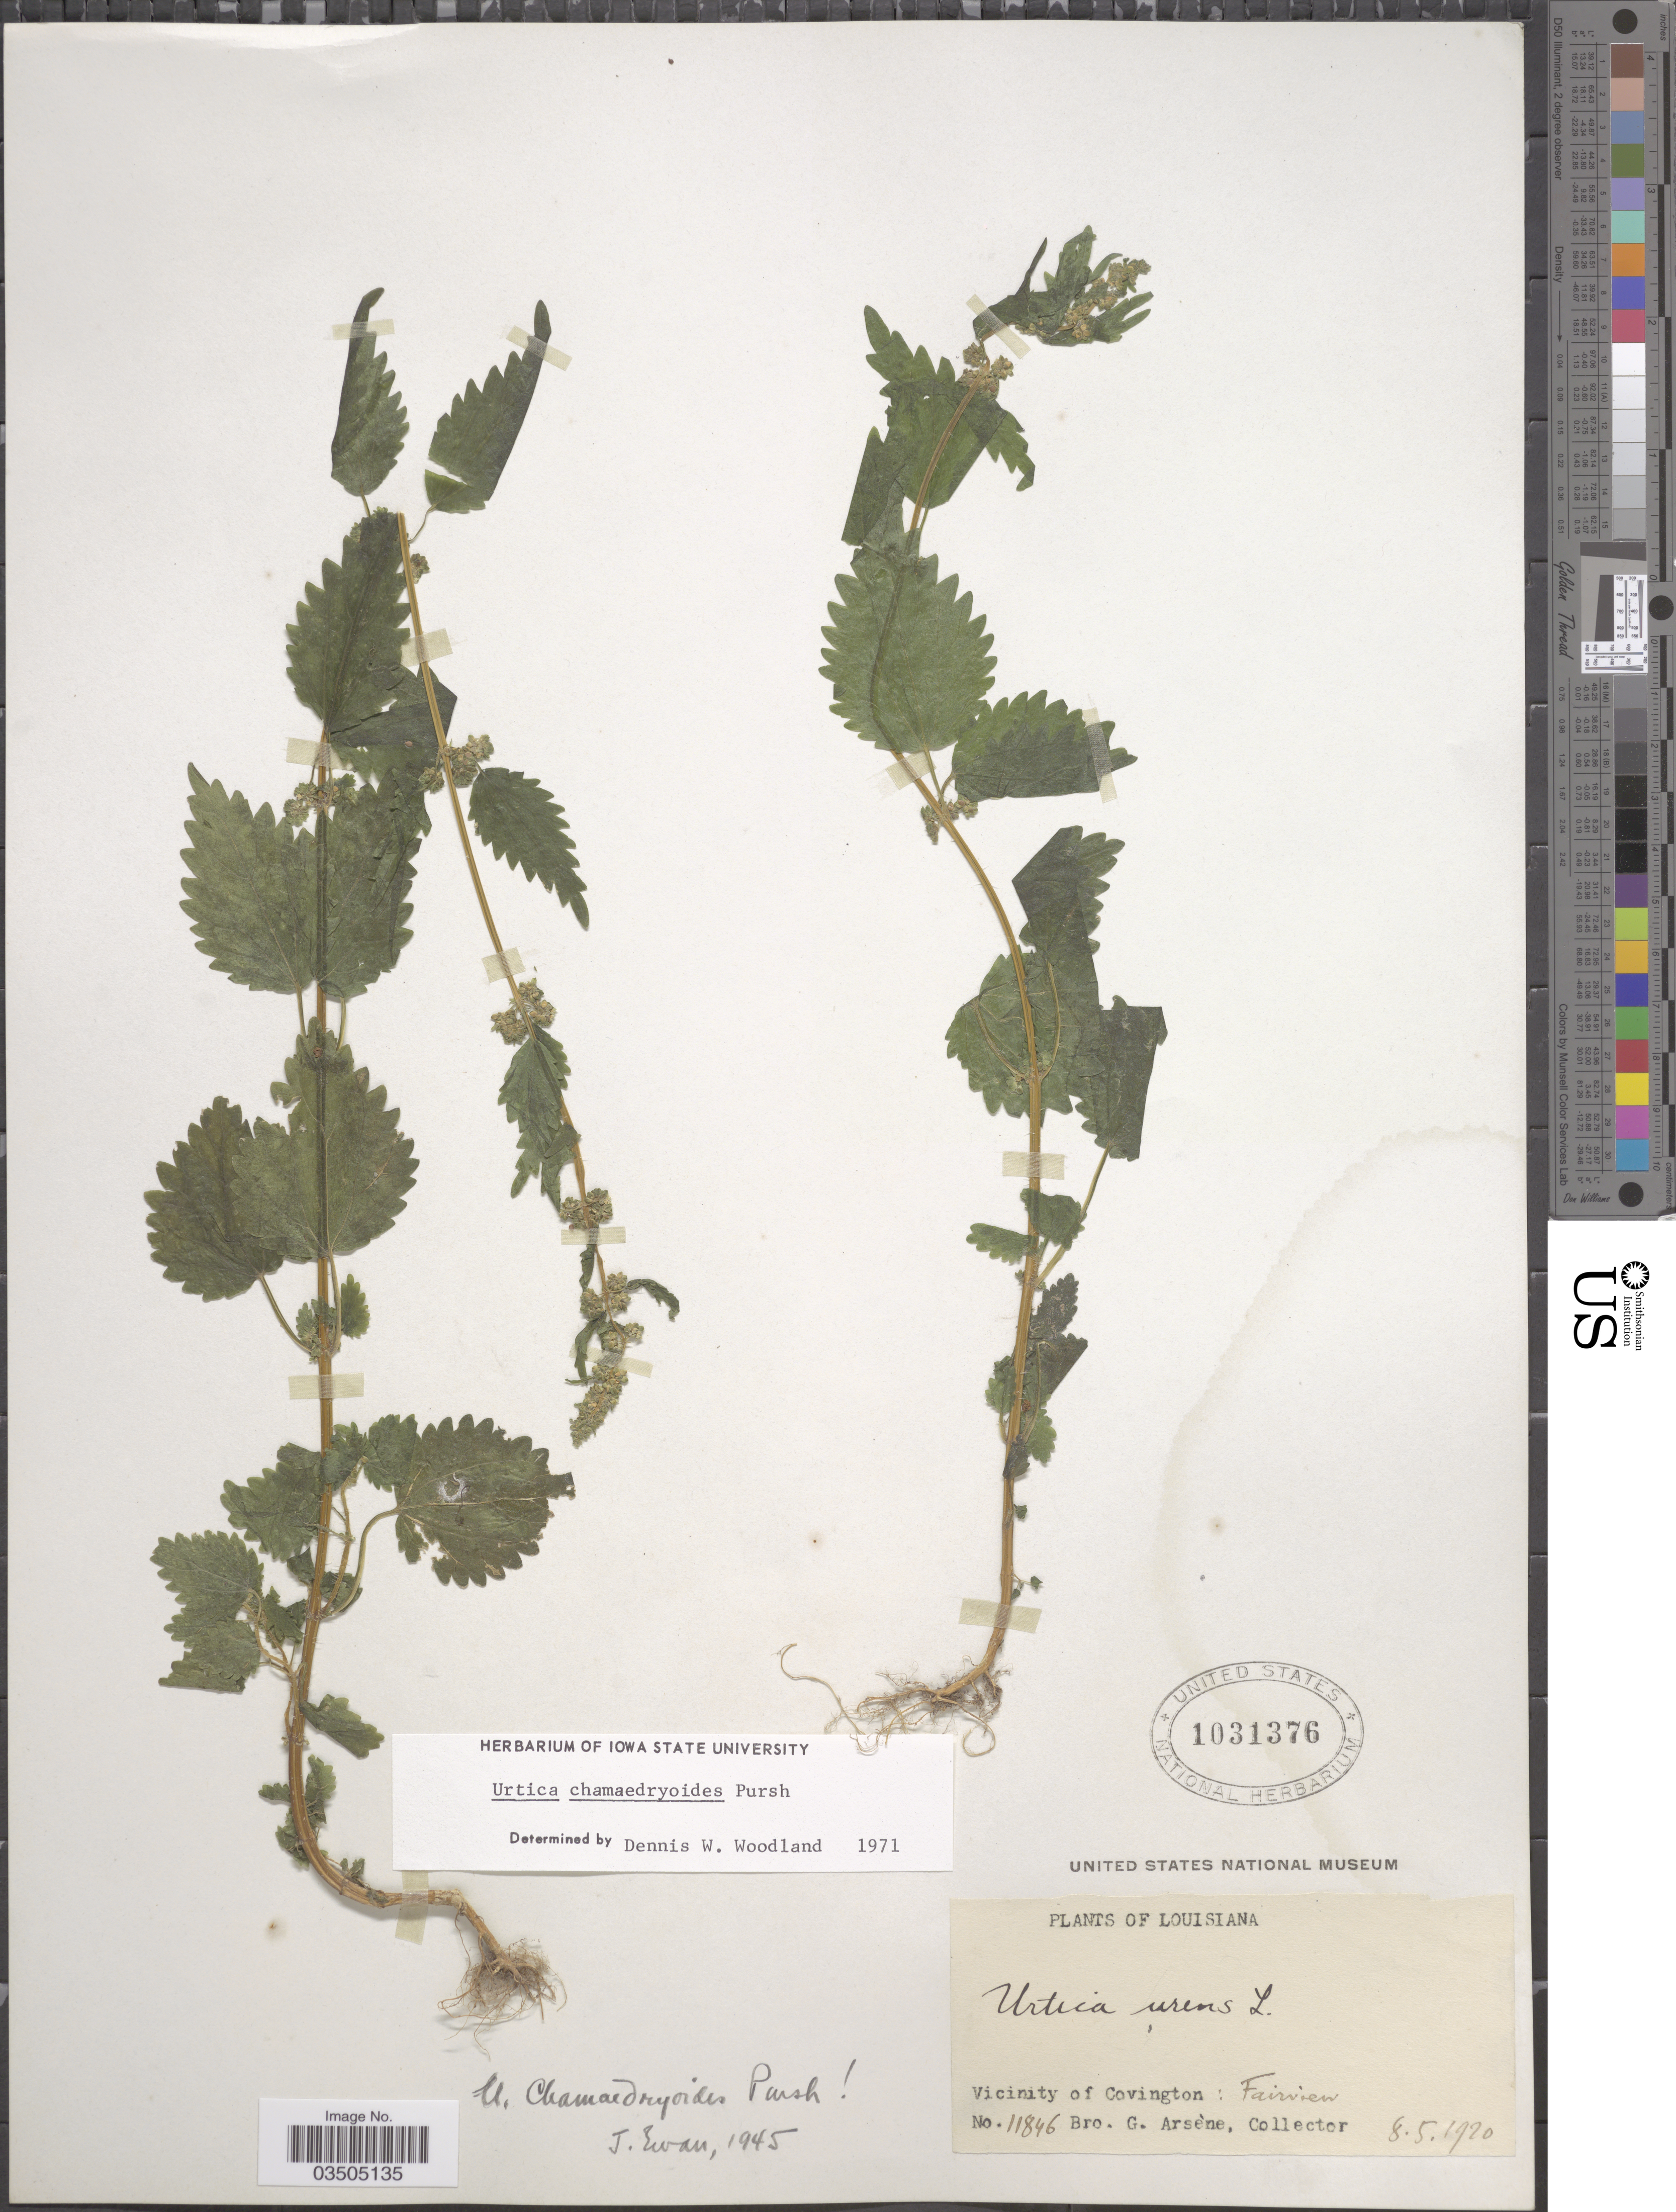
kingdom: Plantae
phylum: Tracheophyta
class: Magnoliopsida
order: Rosales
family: Urticaceae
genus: Urtica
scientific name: Urtica chamaedryoides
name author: Pursh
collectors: Bro. G. Arsène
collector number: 11846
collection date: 1920-08-05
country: United States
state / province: Louisiana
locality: Vicinity of Covington: Fairview.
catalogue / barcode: US 1031376